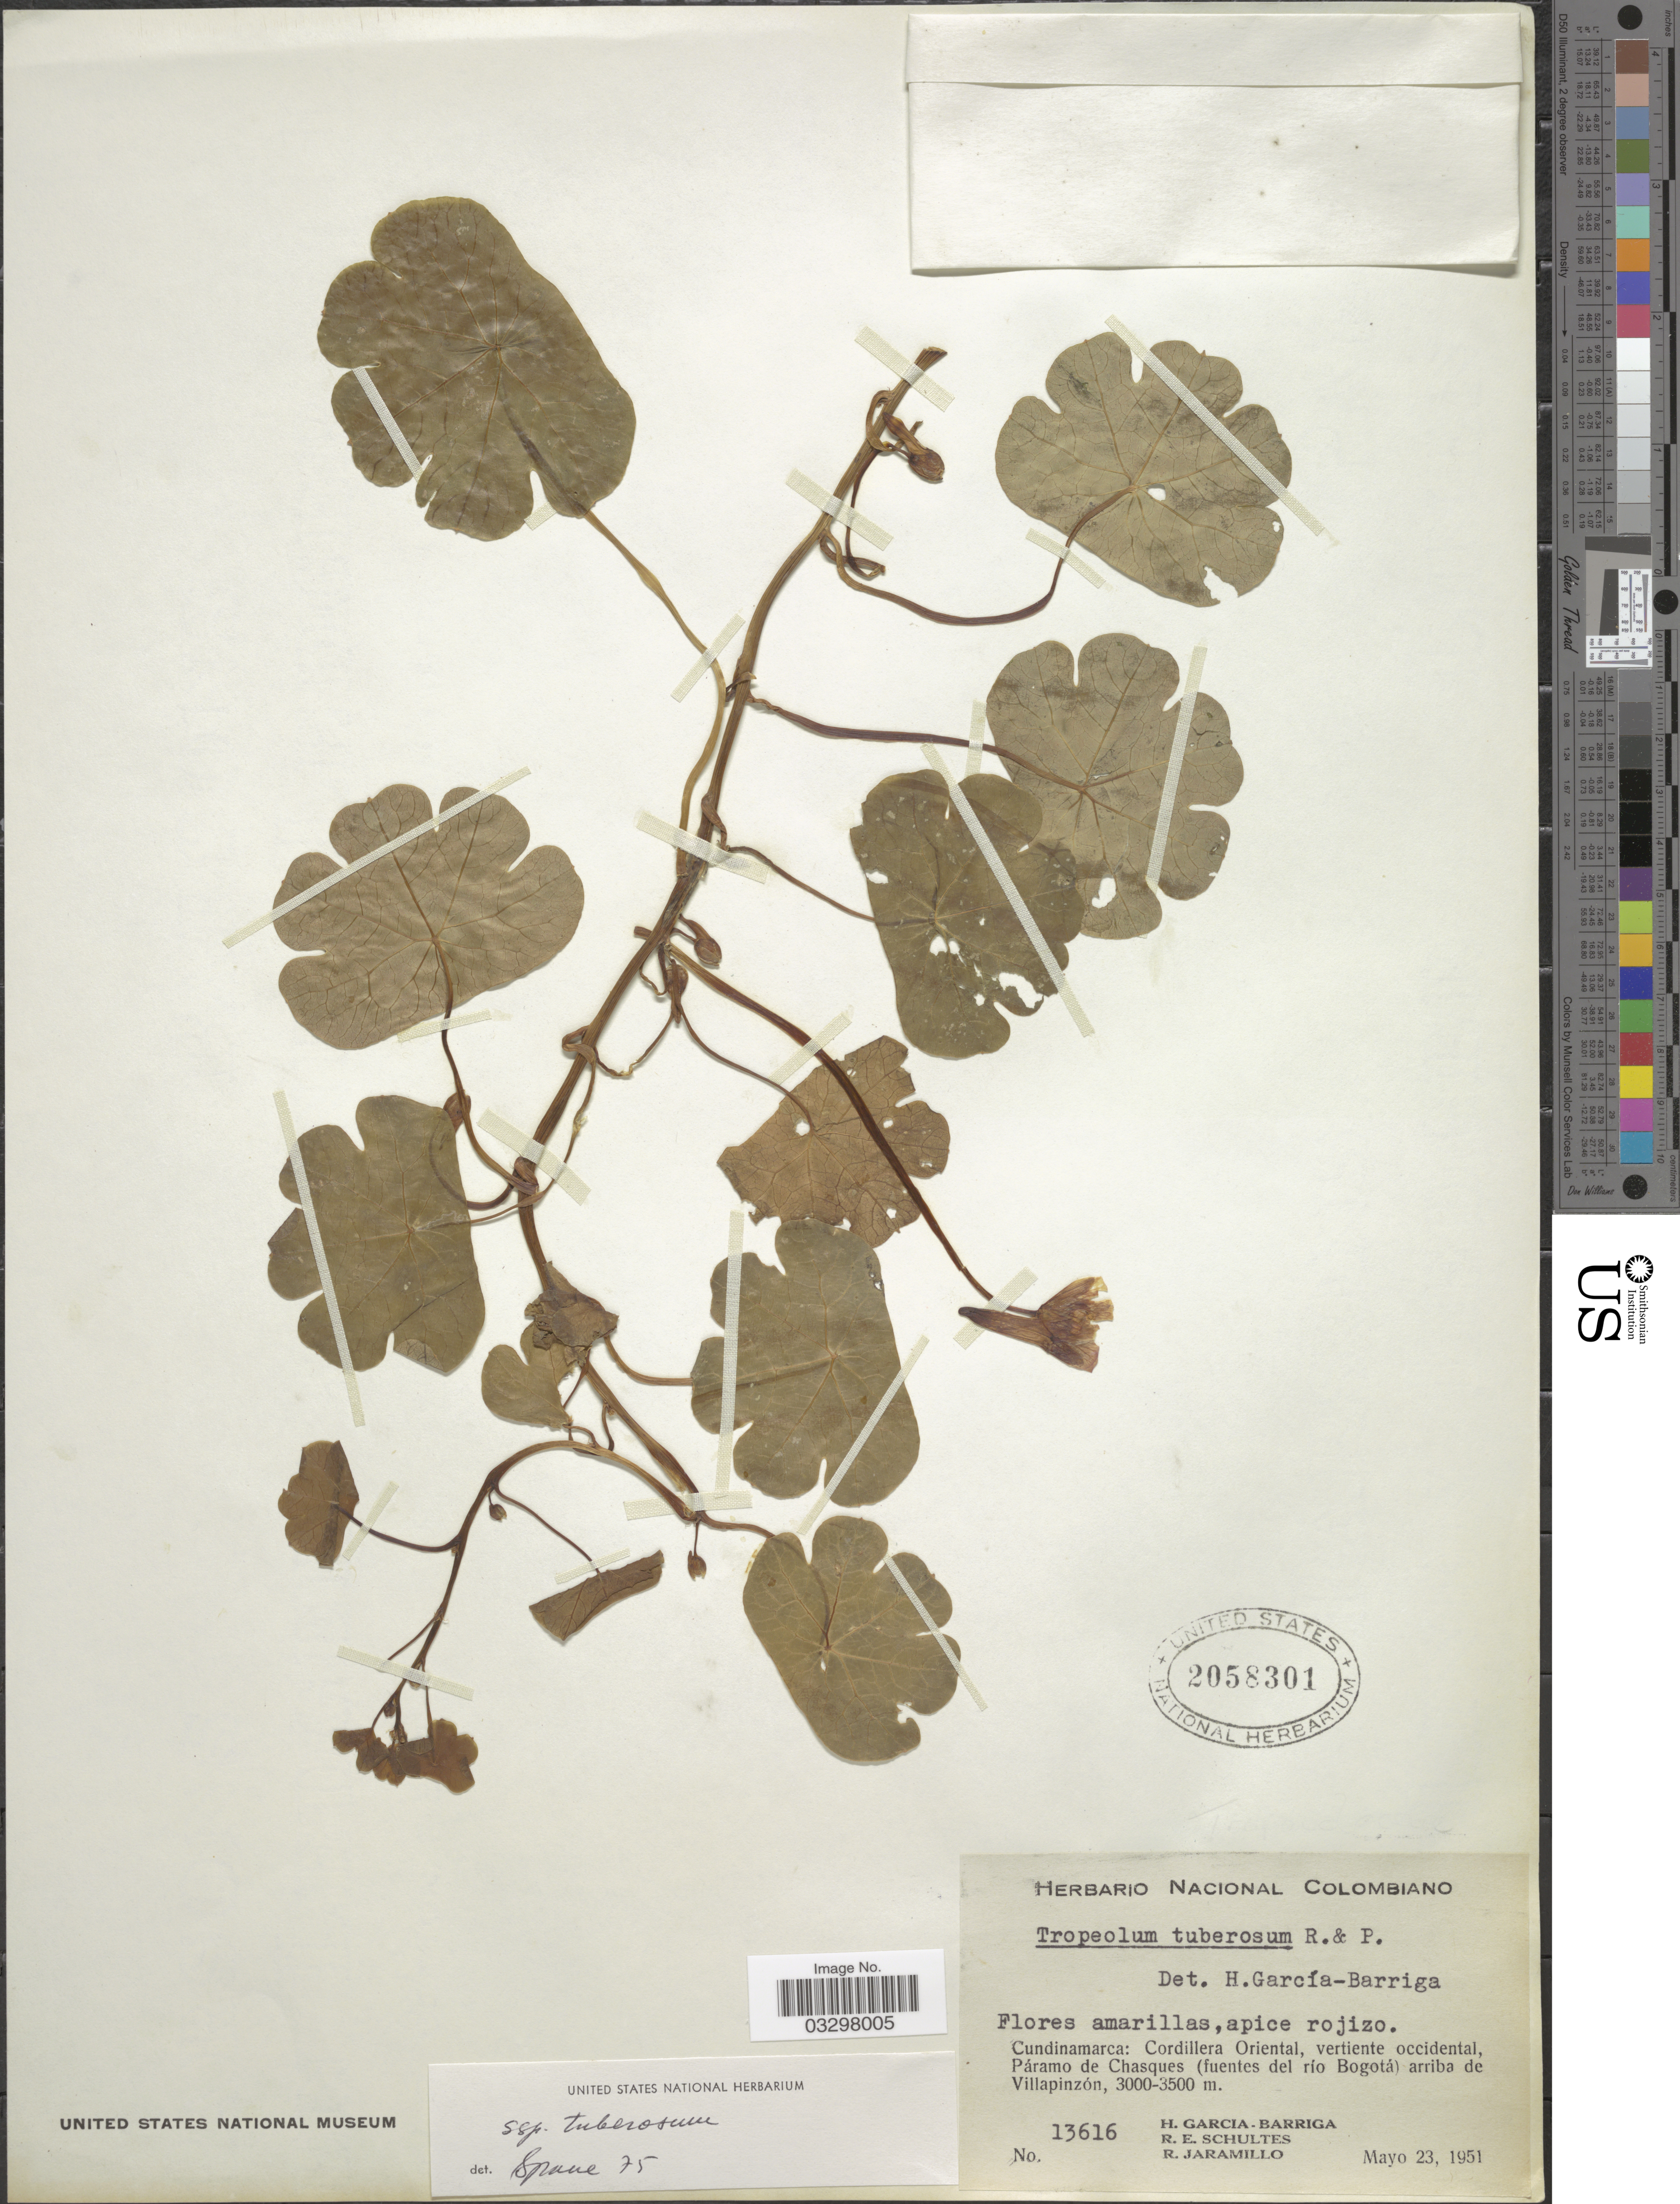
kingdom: Plantae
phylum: Tracheophyta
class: Magnoliopsida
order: Brassicales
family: Tropaeolaceae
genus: Tropaeolum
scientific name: Tropaeolum tuberosum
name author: Ruiz & Pav.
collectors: H. García Barriga, R. E. Schultes & R. Jaramillo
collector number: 13616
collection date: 1951-05-23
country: Colombia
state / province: Cundinamarca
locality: Cordillera Oriental, vertiente occidental, Páramo de Chasques (fuentes del río Bogotá) arriba de Villapinzón.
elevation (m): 3000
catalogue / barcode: US 2058301